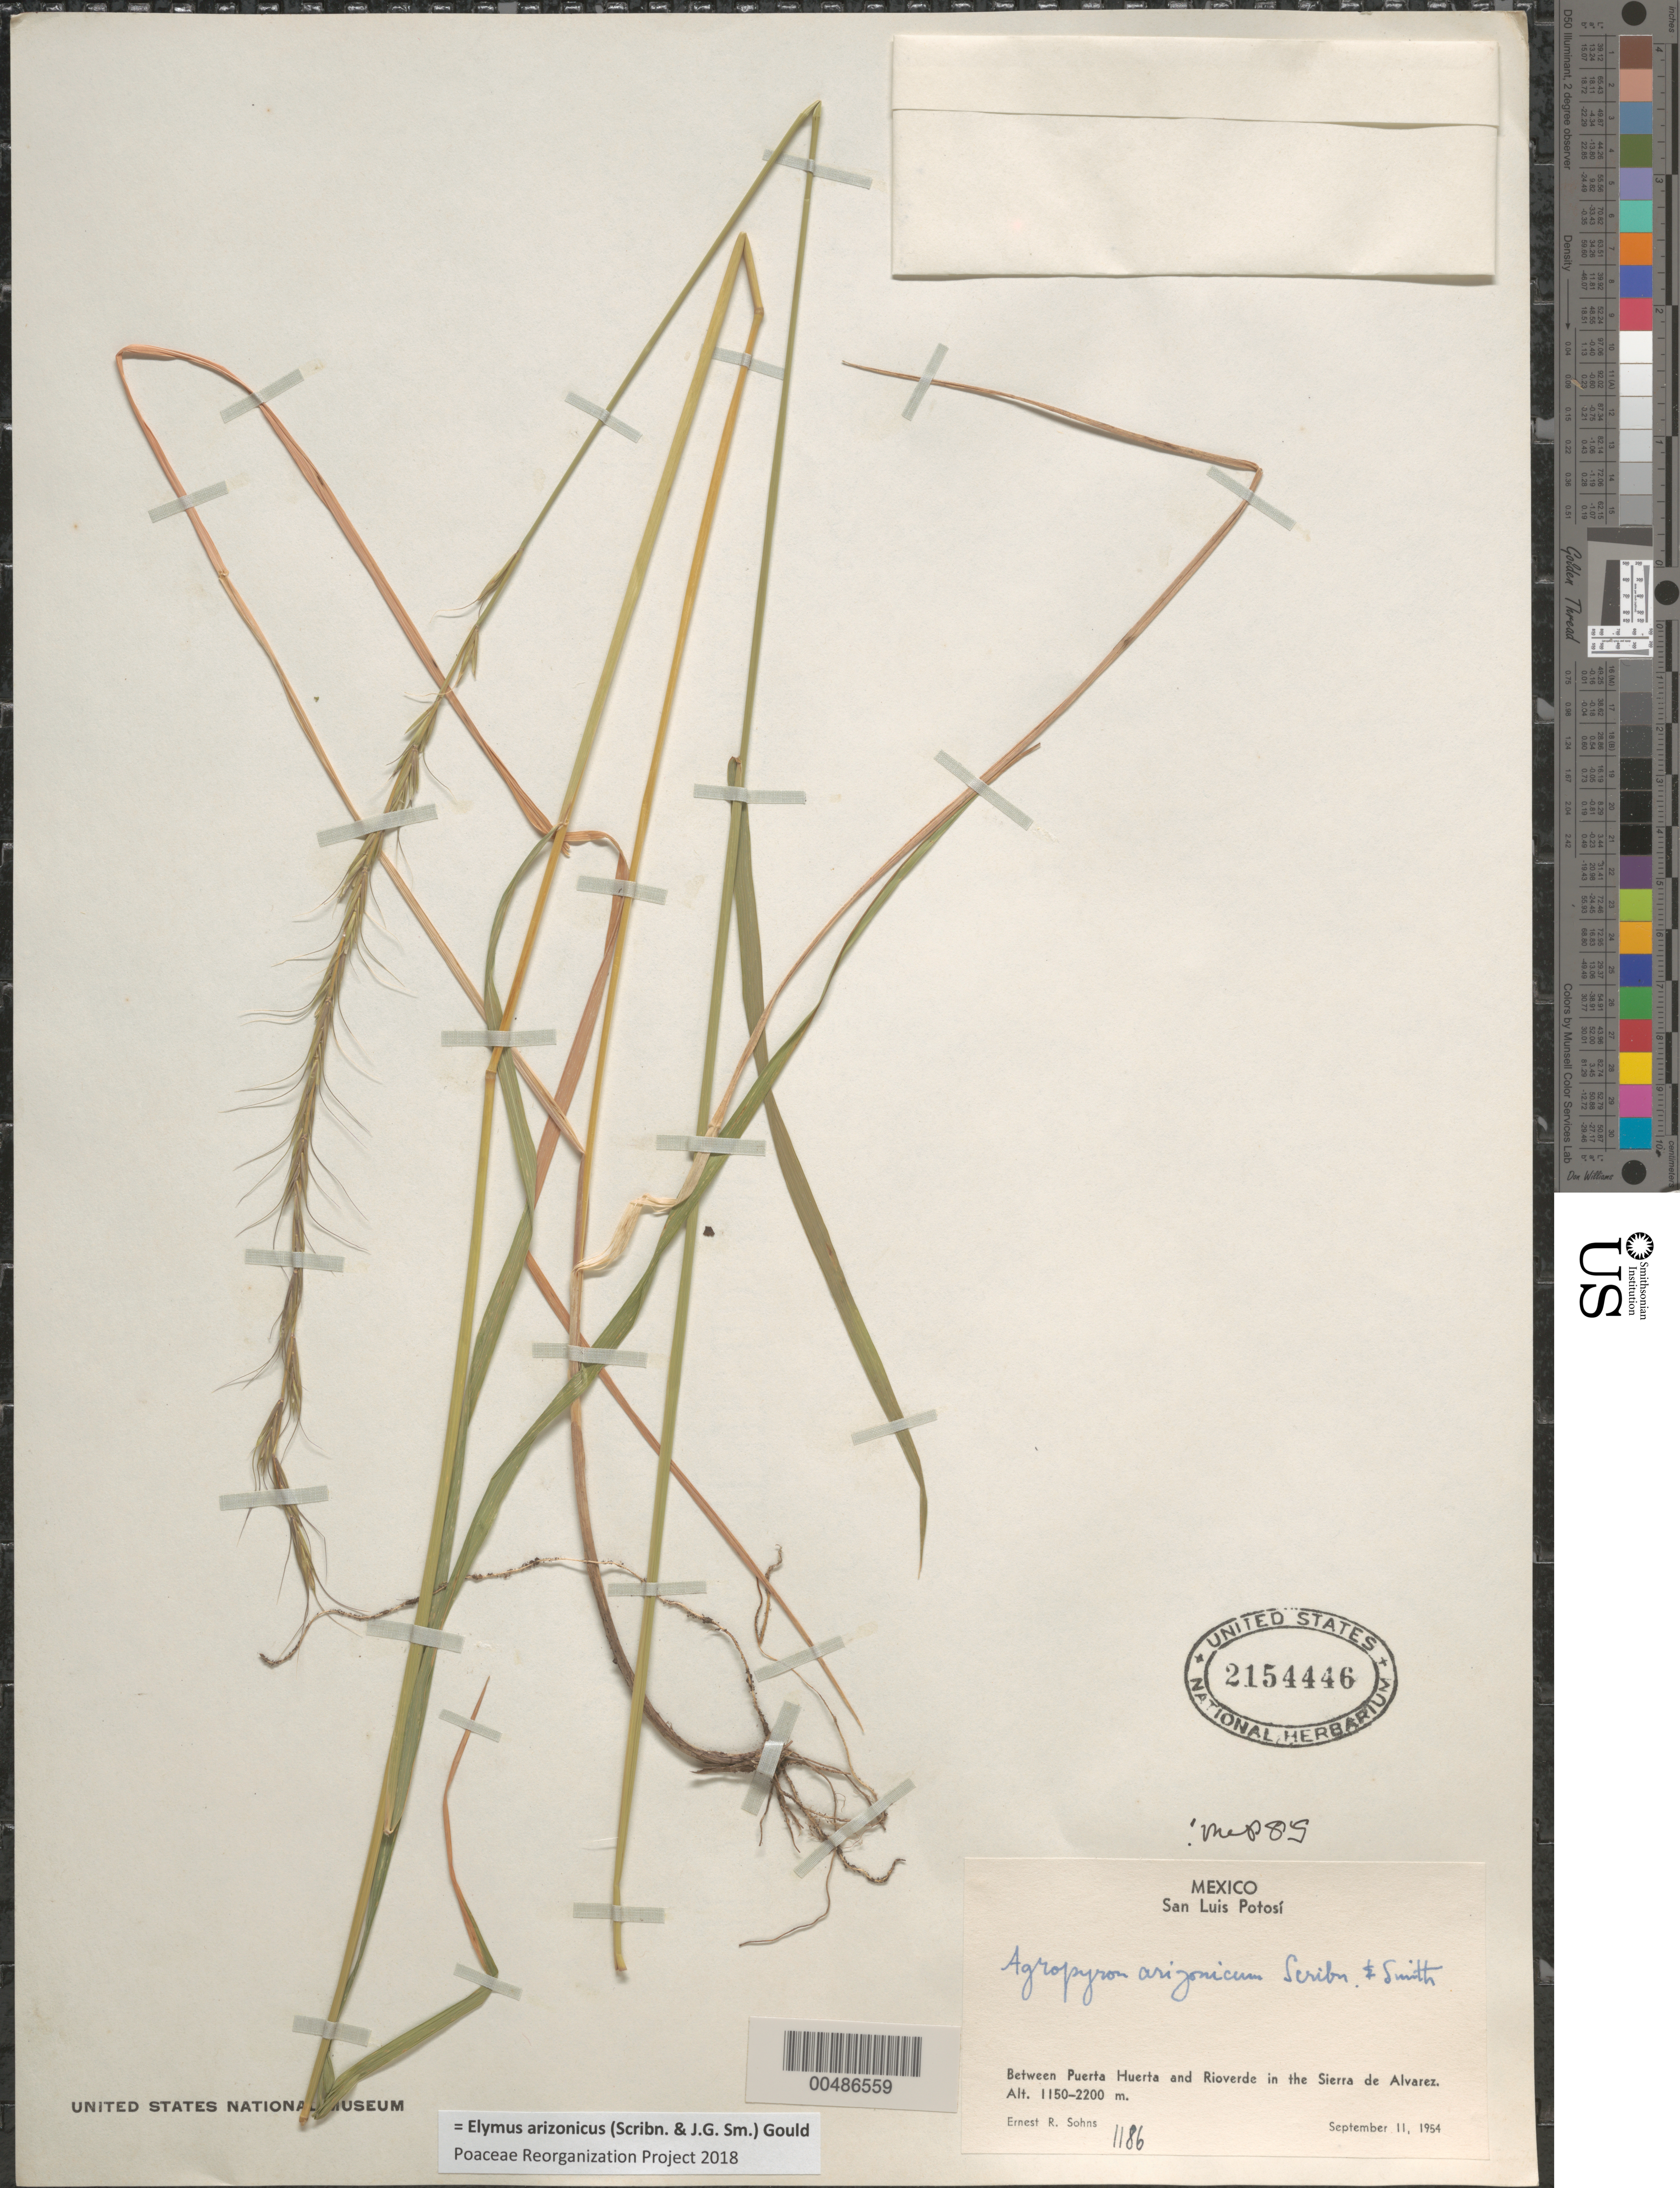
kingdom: Plantae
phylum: Tracheophyta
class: Liliopsida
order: Poales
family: Poaceae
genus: Elymus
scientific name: Elymus arizonicus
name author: (Scribn. & J.G. Sm.) Gould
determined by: Poaceae Reorganization Project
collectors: E. R. Sohns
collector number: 1186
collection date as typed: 11 Sep 1954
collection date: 1954-09-11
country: Mexico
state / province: San Luis Potosi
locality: Between Puerta Huerta & Rioverde in the Sierra de Alvarez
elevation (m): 1150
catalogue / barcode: US 2154446